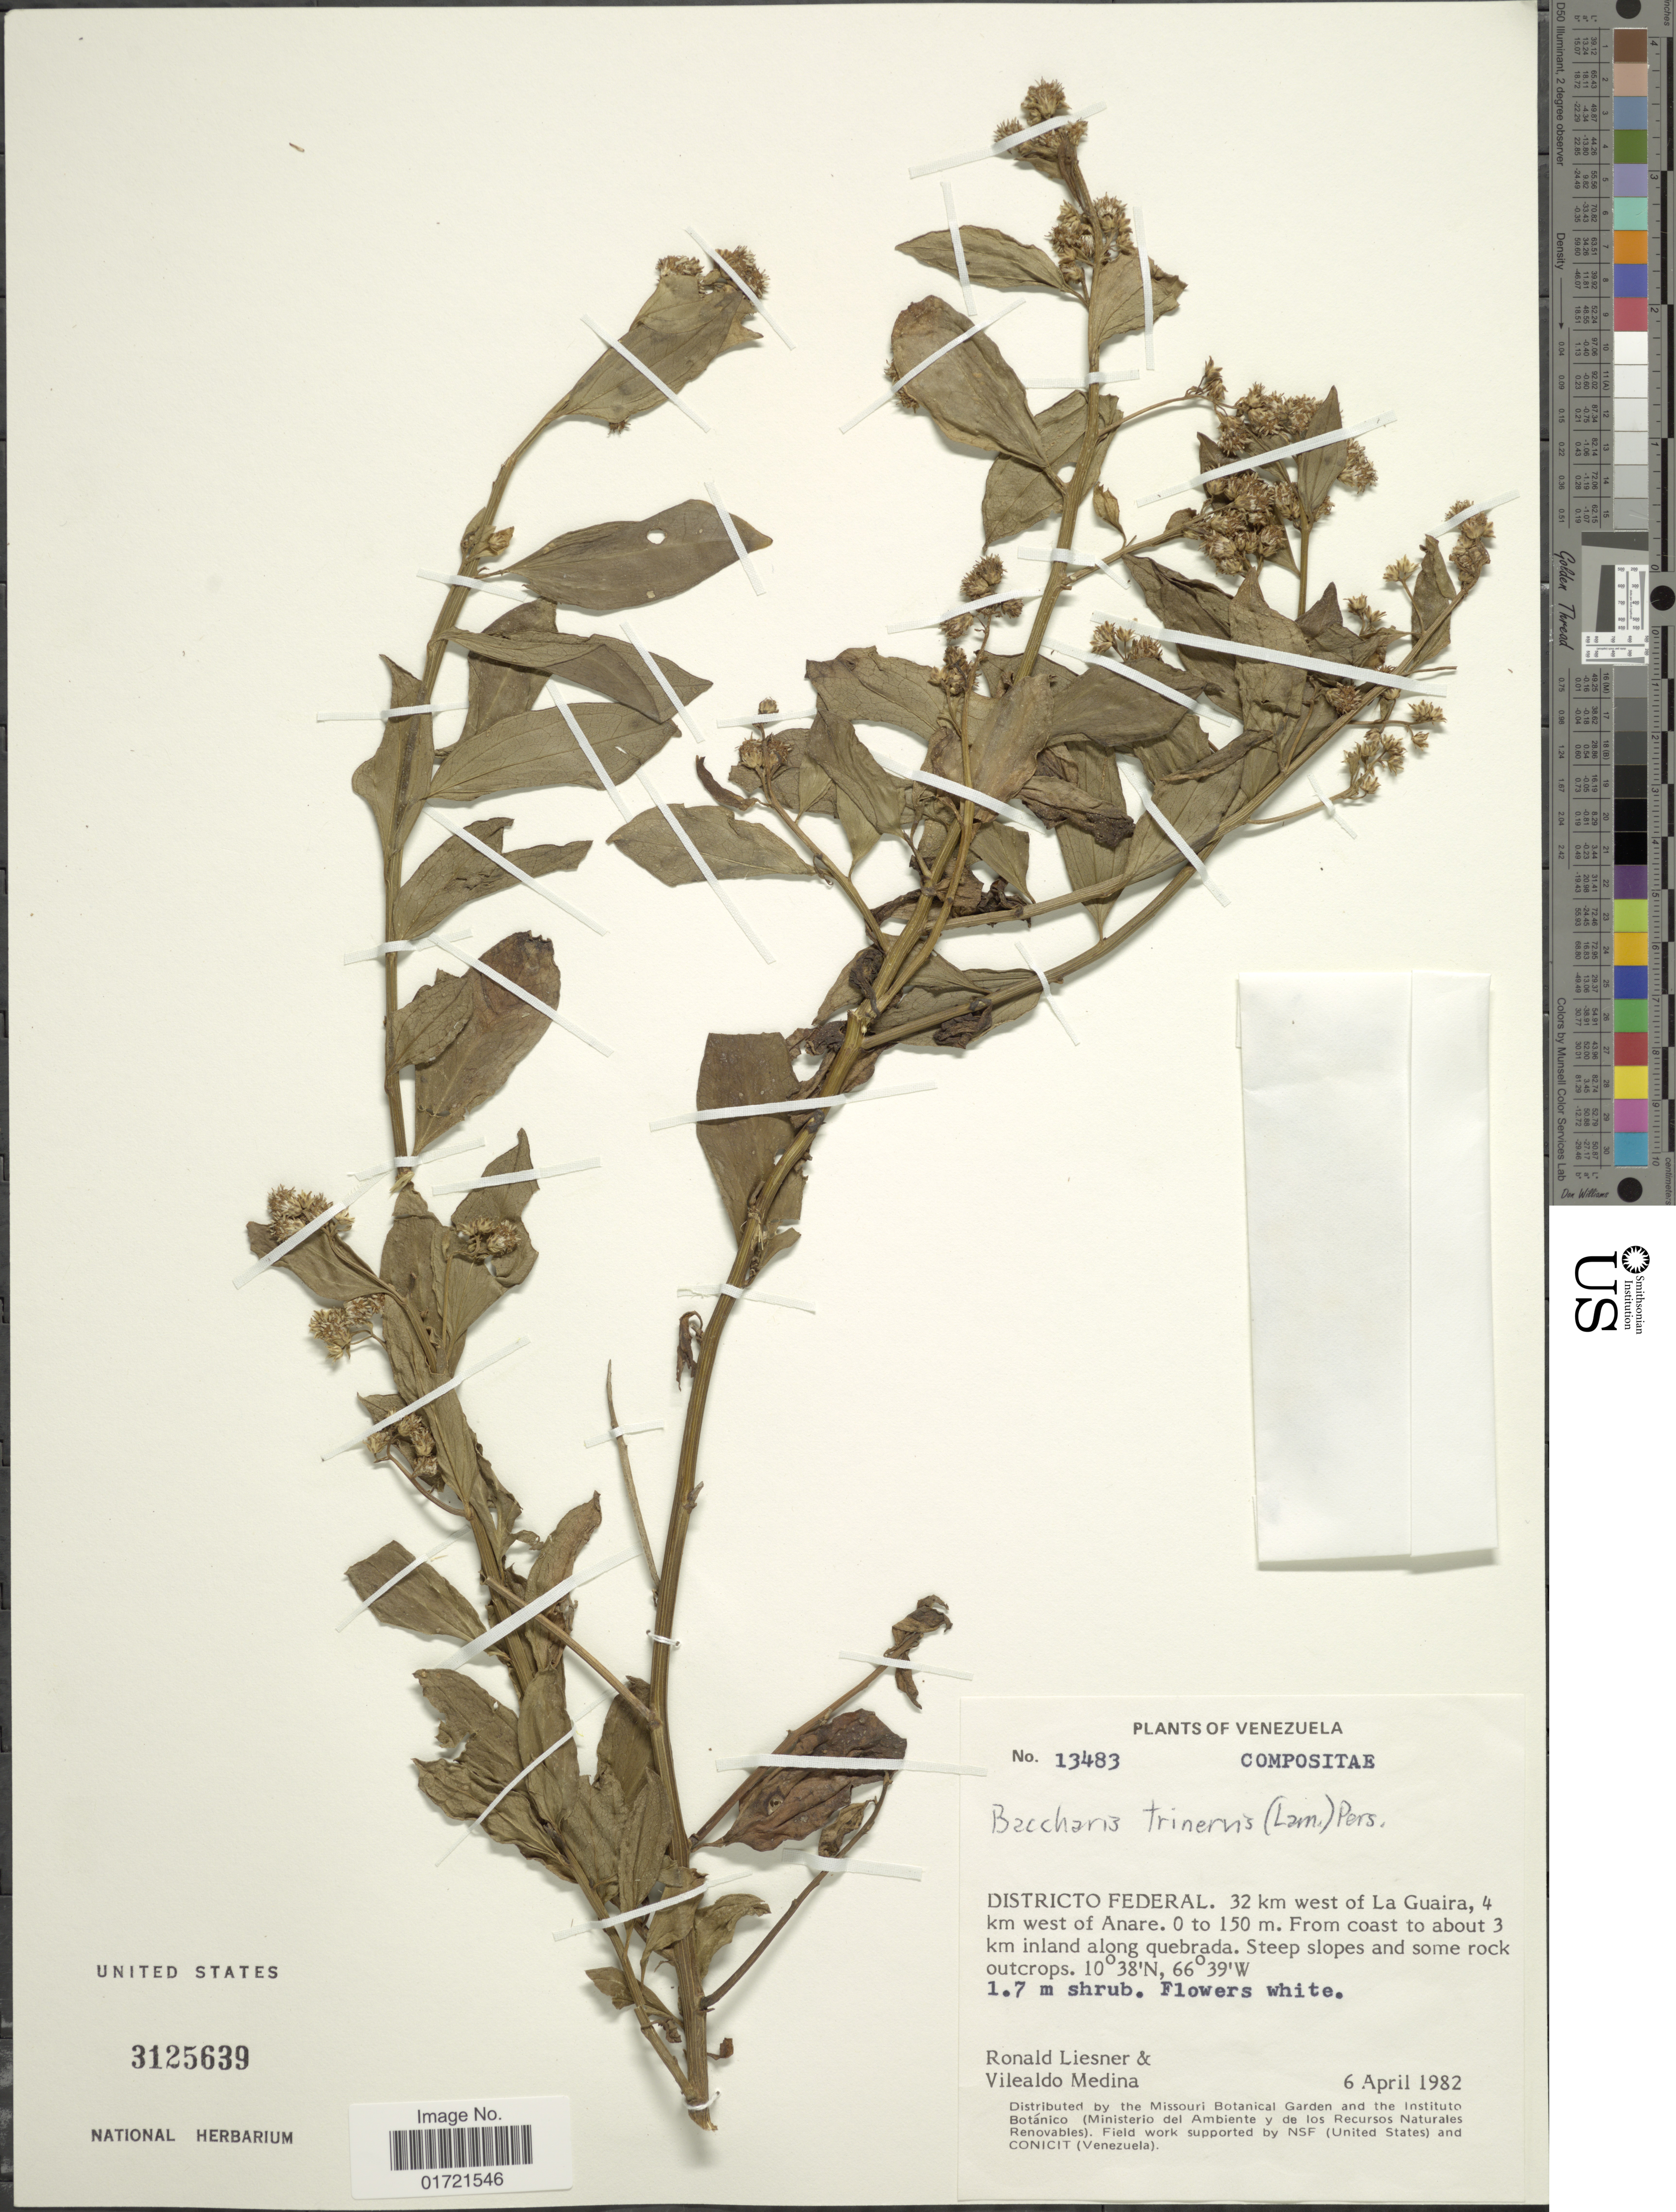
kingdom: Plantae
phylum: Tracheophyta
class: Magnoliopsida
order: Asterales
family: Asteraceae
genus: Baccharis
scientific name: Baccharis trinervis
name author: (Lam.) Pers.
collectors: R. L. Liesner & V. Medina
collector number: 13483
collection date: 1982-04-06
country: Venezuela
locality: Districto Federal. 32 km west of La Guaira, 4 km west of Anare. 0 to 150 m. From coast to about 3 km inland along quebrada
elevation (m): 0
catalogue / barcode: US 3125639